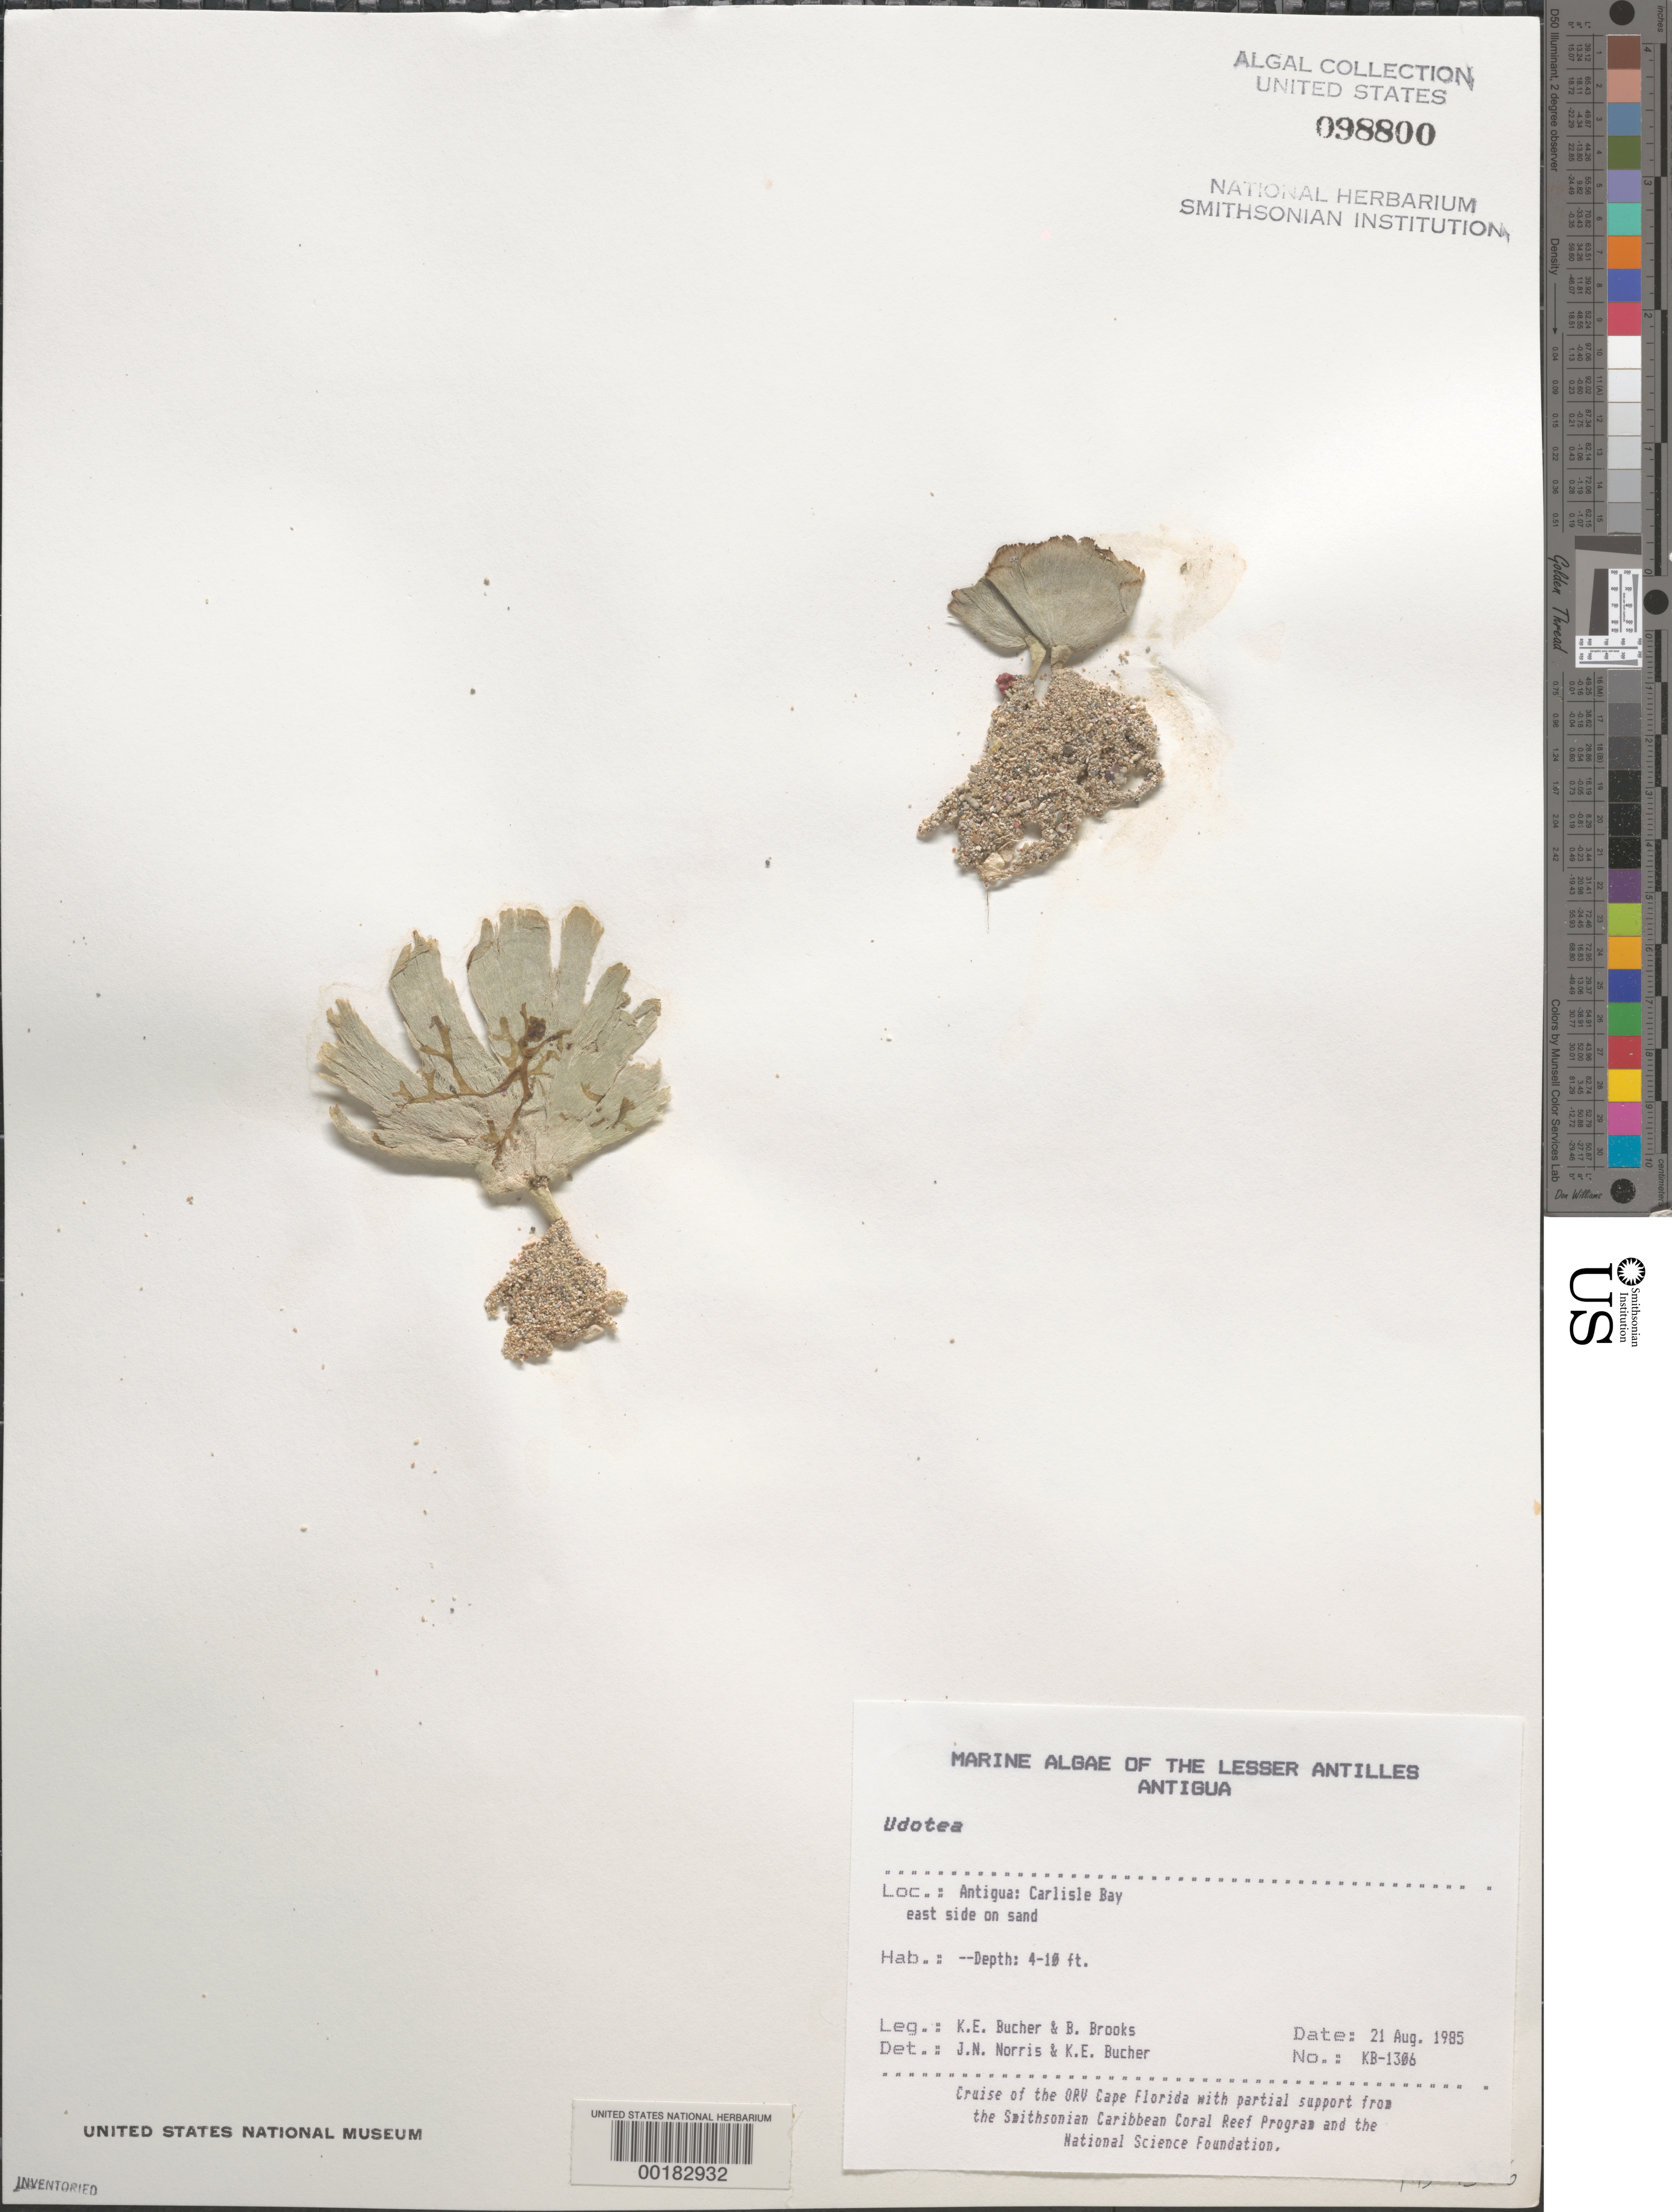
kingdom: Plantae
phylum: Chlorophyta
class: Ulvophyceae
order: Bryopsidales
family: Udoteaceae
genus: Udotea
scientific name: Udotea sp.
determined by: Norris, J. N.; Bucher, K. E.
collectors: K. E. Bucher & B. Brooks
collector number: KB-1306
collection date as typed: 21 Aug 1985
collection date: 1985-08-21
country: Antigua and Barbuda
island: Antigua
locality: Carlisle Bay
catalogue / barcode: US 98800